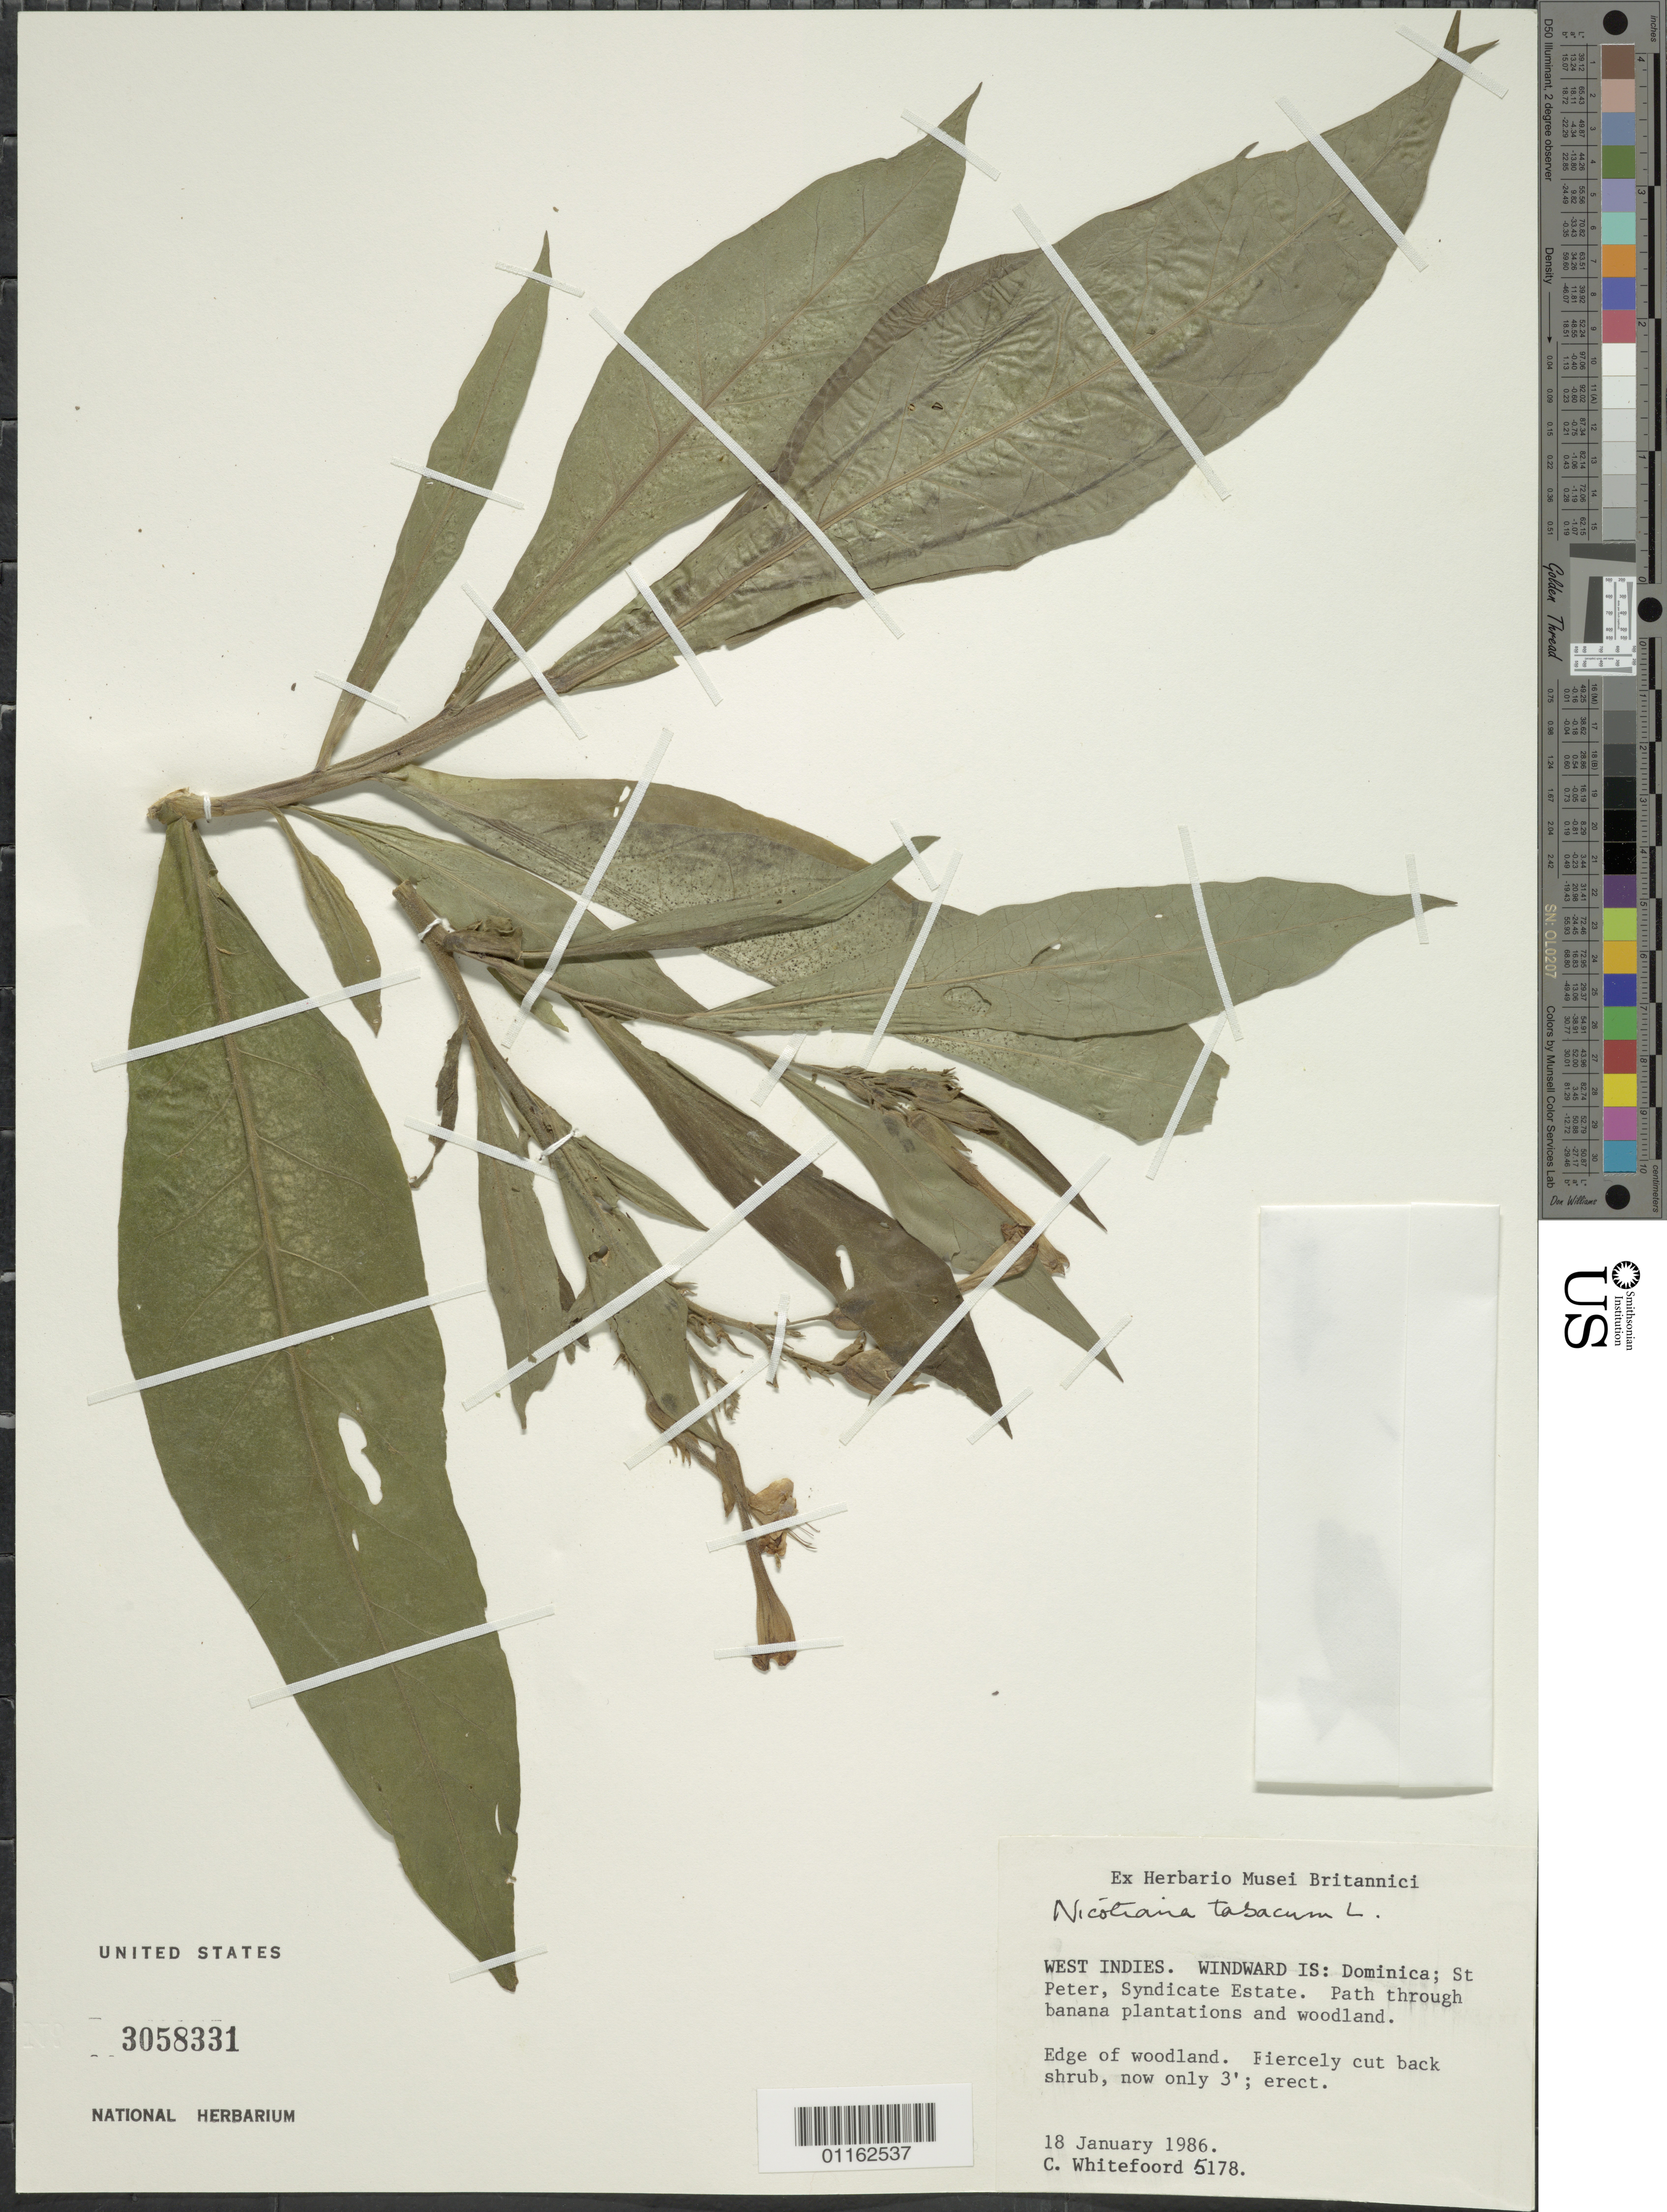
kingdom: Plantae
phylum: Tracheophyta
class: Magnoliopsida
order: Solanales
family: Solanaceae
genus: Nicotiana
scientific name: Nicotiana tabacum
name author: L.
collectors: C. Whitefoord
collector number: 5178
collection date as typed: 18 Jan 1986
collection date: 1986-01-18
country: Dominica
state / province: St. Peter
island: Dominica I.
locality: Windward Is. Syndicate Estate. Path through banana plantations and woodland. Edge of Woodland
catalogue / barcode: US 3058331